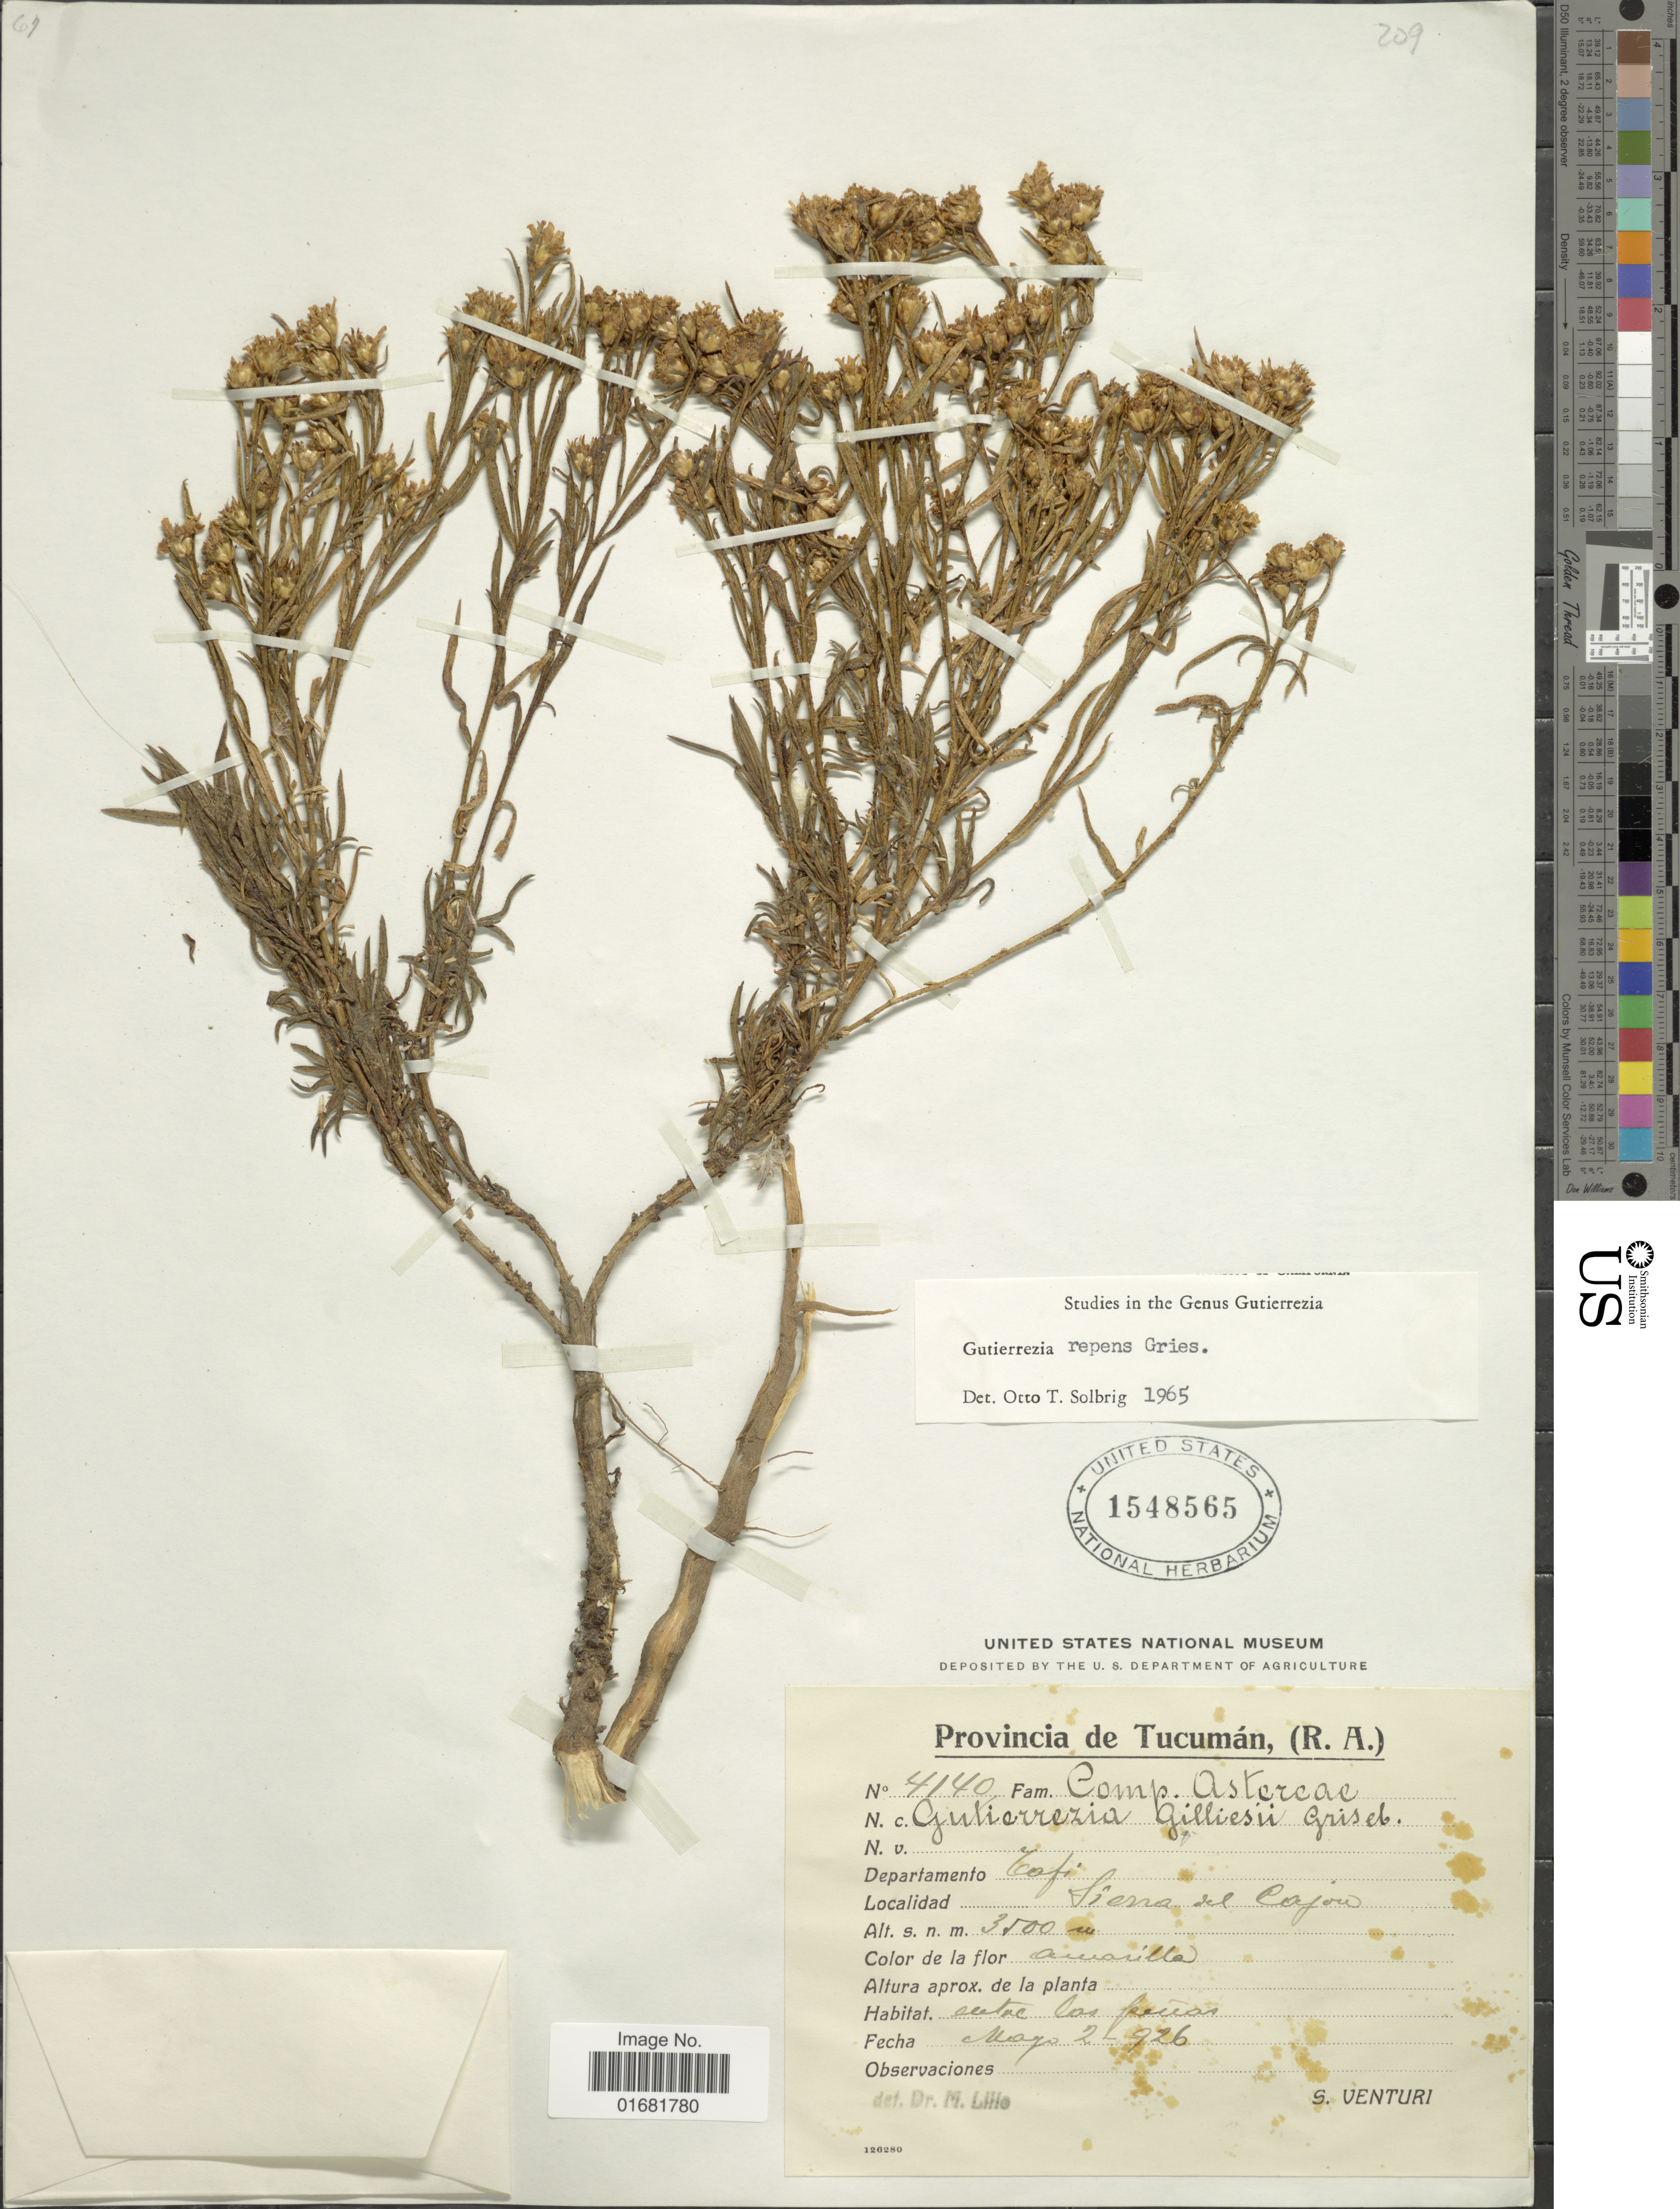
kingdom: Plantae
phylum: Tracheophyta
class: Magnoliopsida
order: Asterales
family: Asteraceae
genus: Gutierrezia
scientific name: Gutierrezia repens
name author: Griseb.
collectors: S. Venturi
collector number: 4140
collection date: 1926-05-02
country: Argentina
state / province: Tucumán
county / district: Tafí Viejo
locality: Sierra del Cajón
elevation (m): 3500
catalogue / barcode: US 1548565